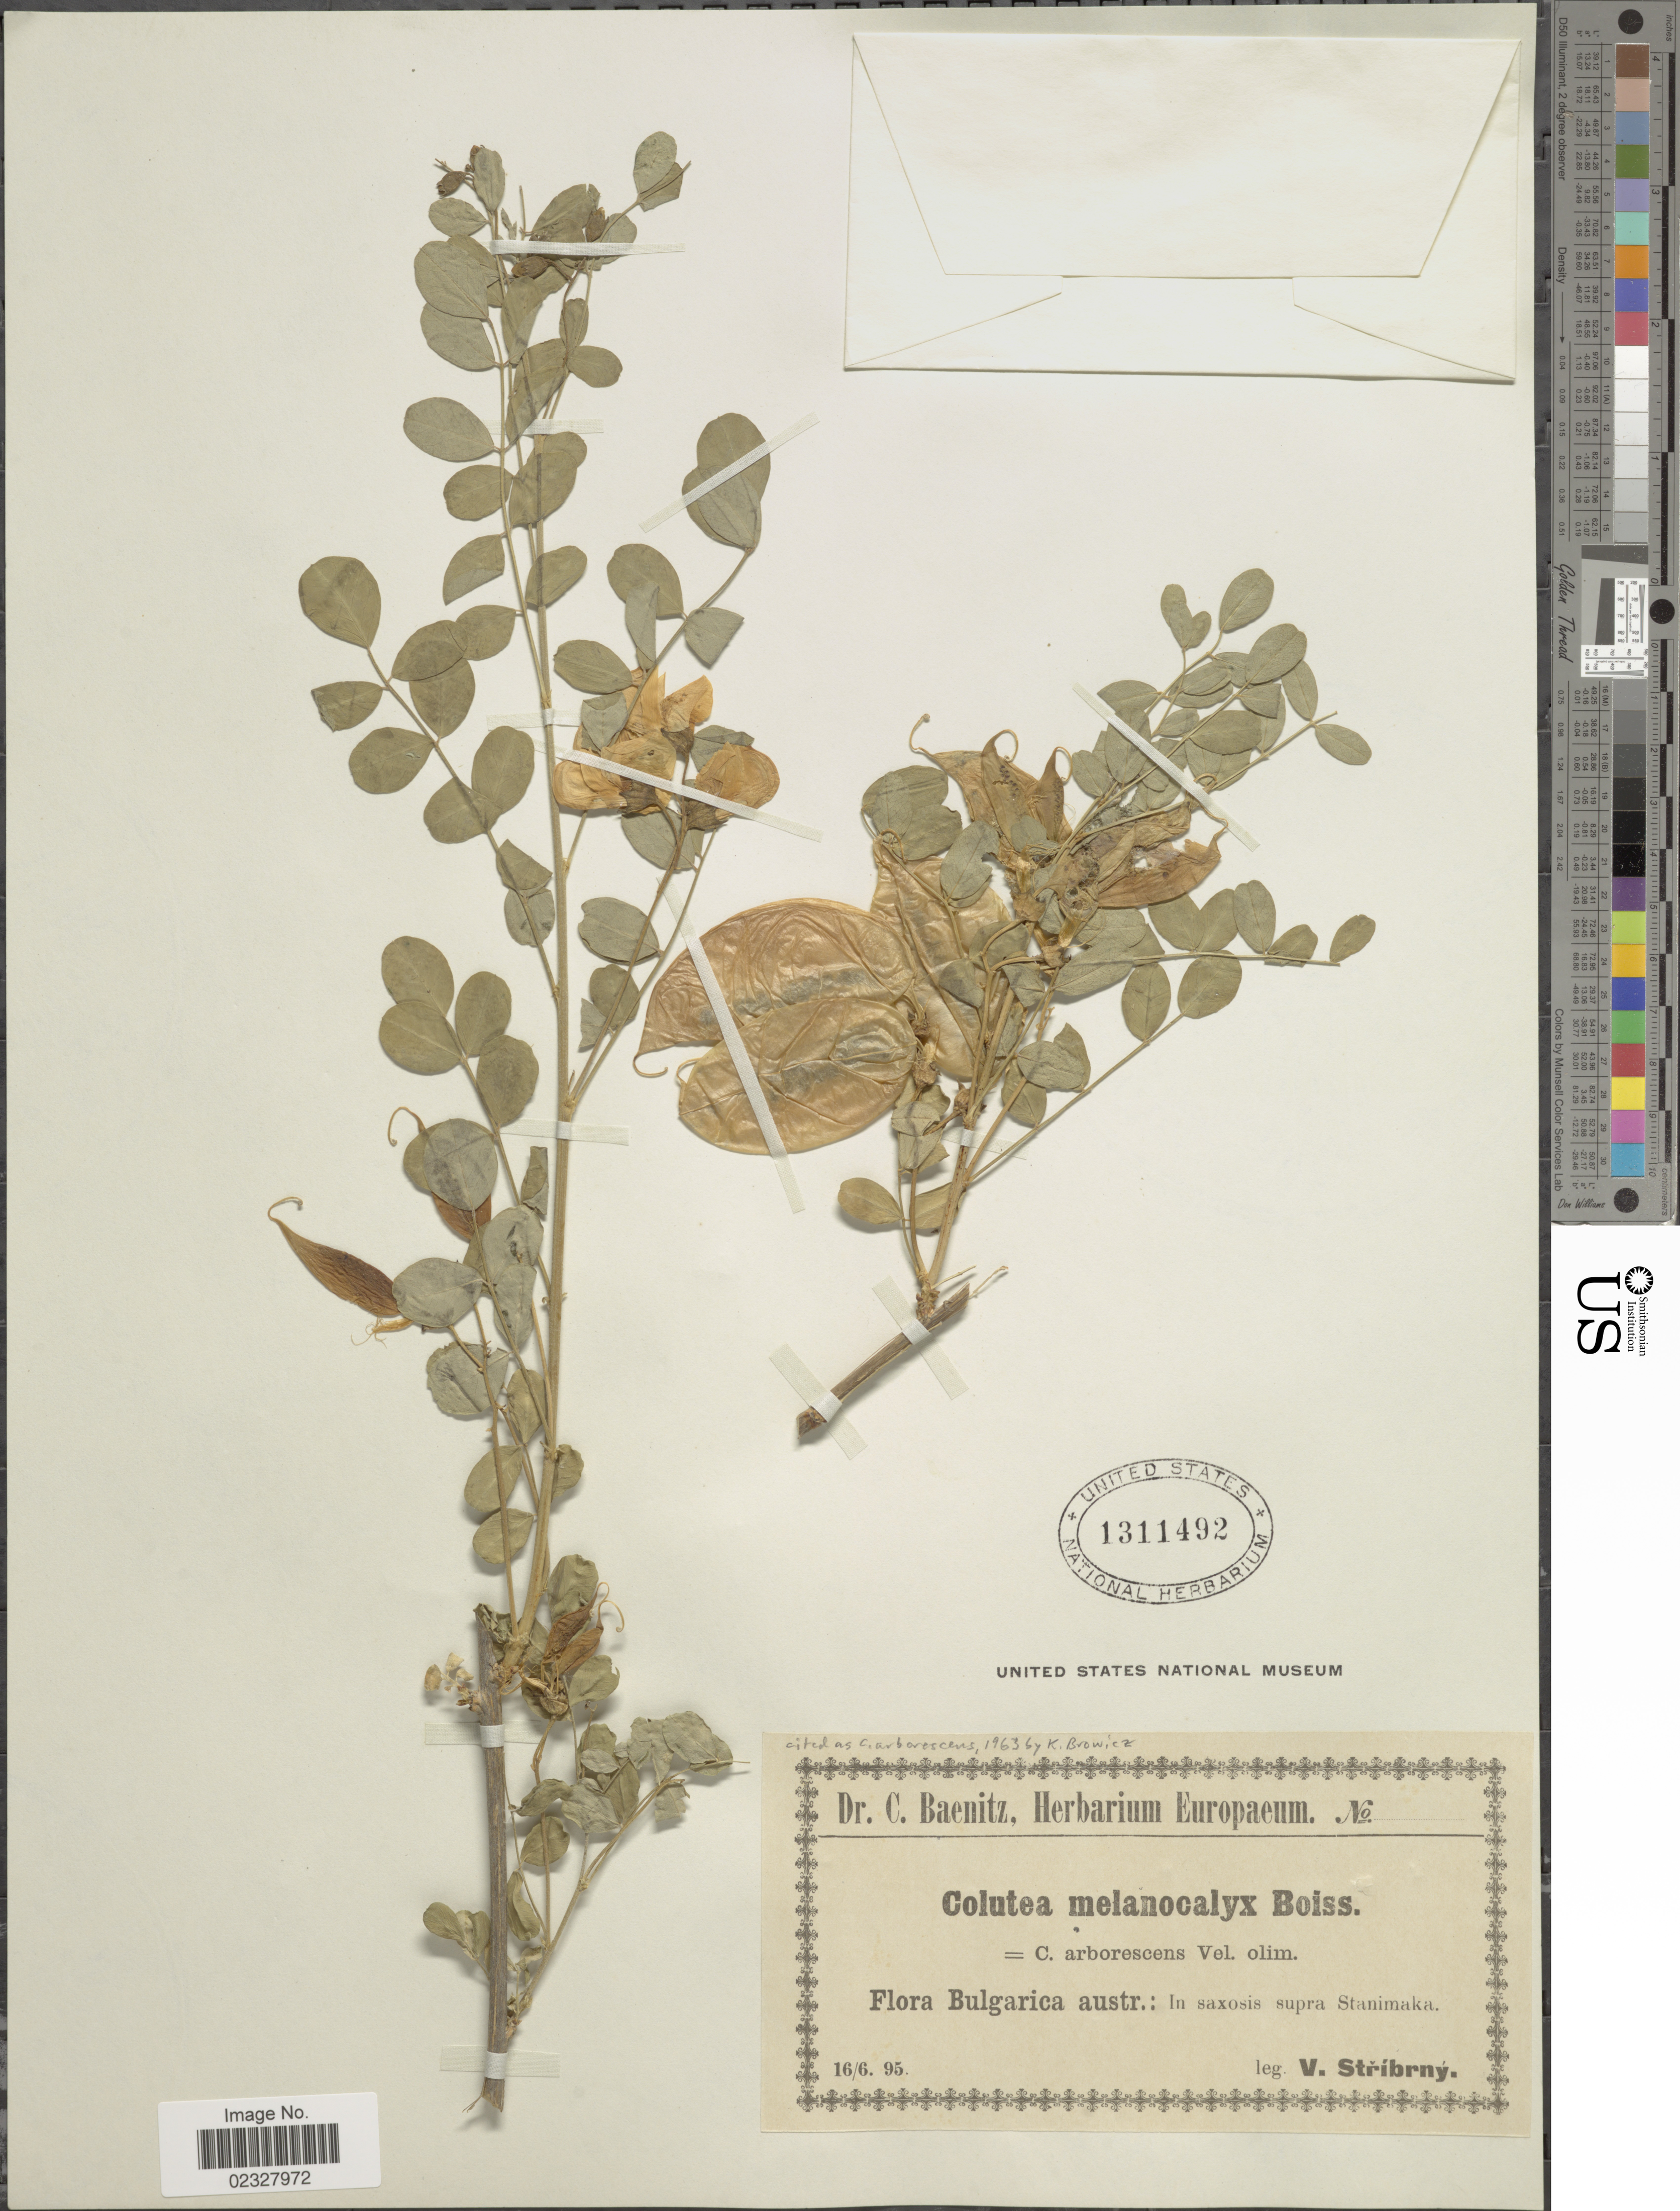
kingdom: Plantae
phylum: Tracheophyta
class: Magnoliopsida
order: Fabales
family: Fabaceae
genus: Colutea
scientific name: Colutea arborescens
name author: L.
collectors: C. G. Baenitz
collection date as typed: Transcribed d/m/y: 16/6/95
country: Bulgaria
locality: In saxosis supra Stanimaka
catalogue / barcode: US 1311492